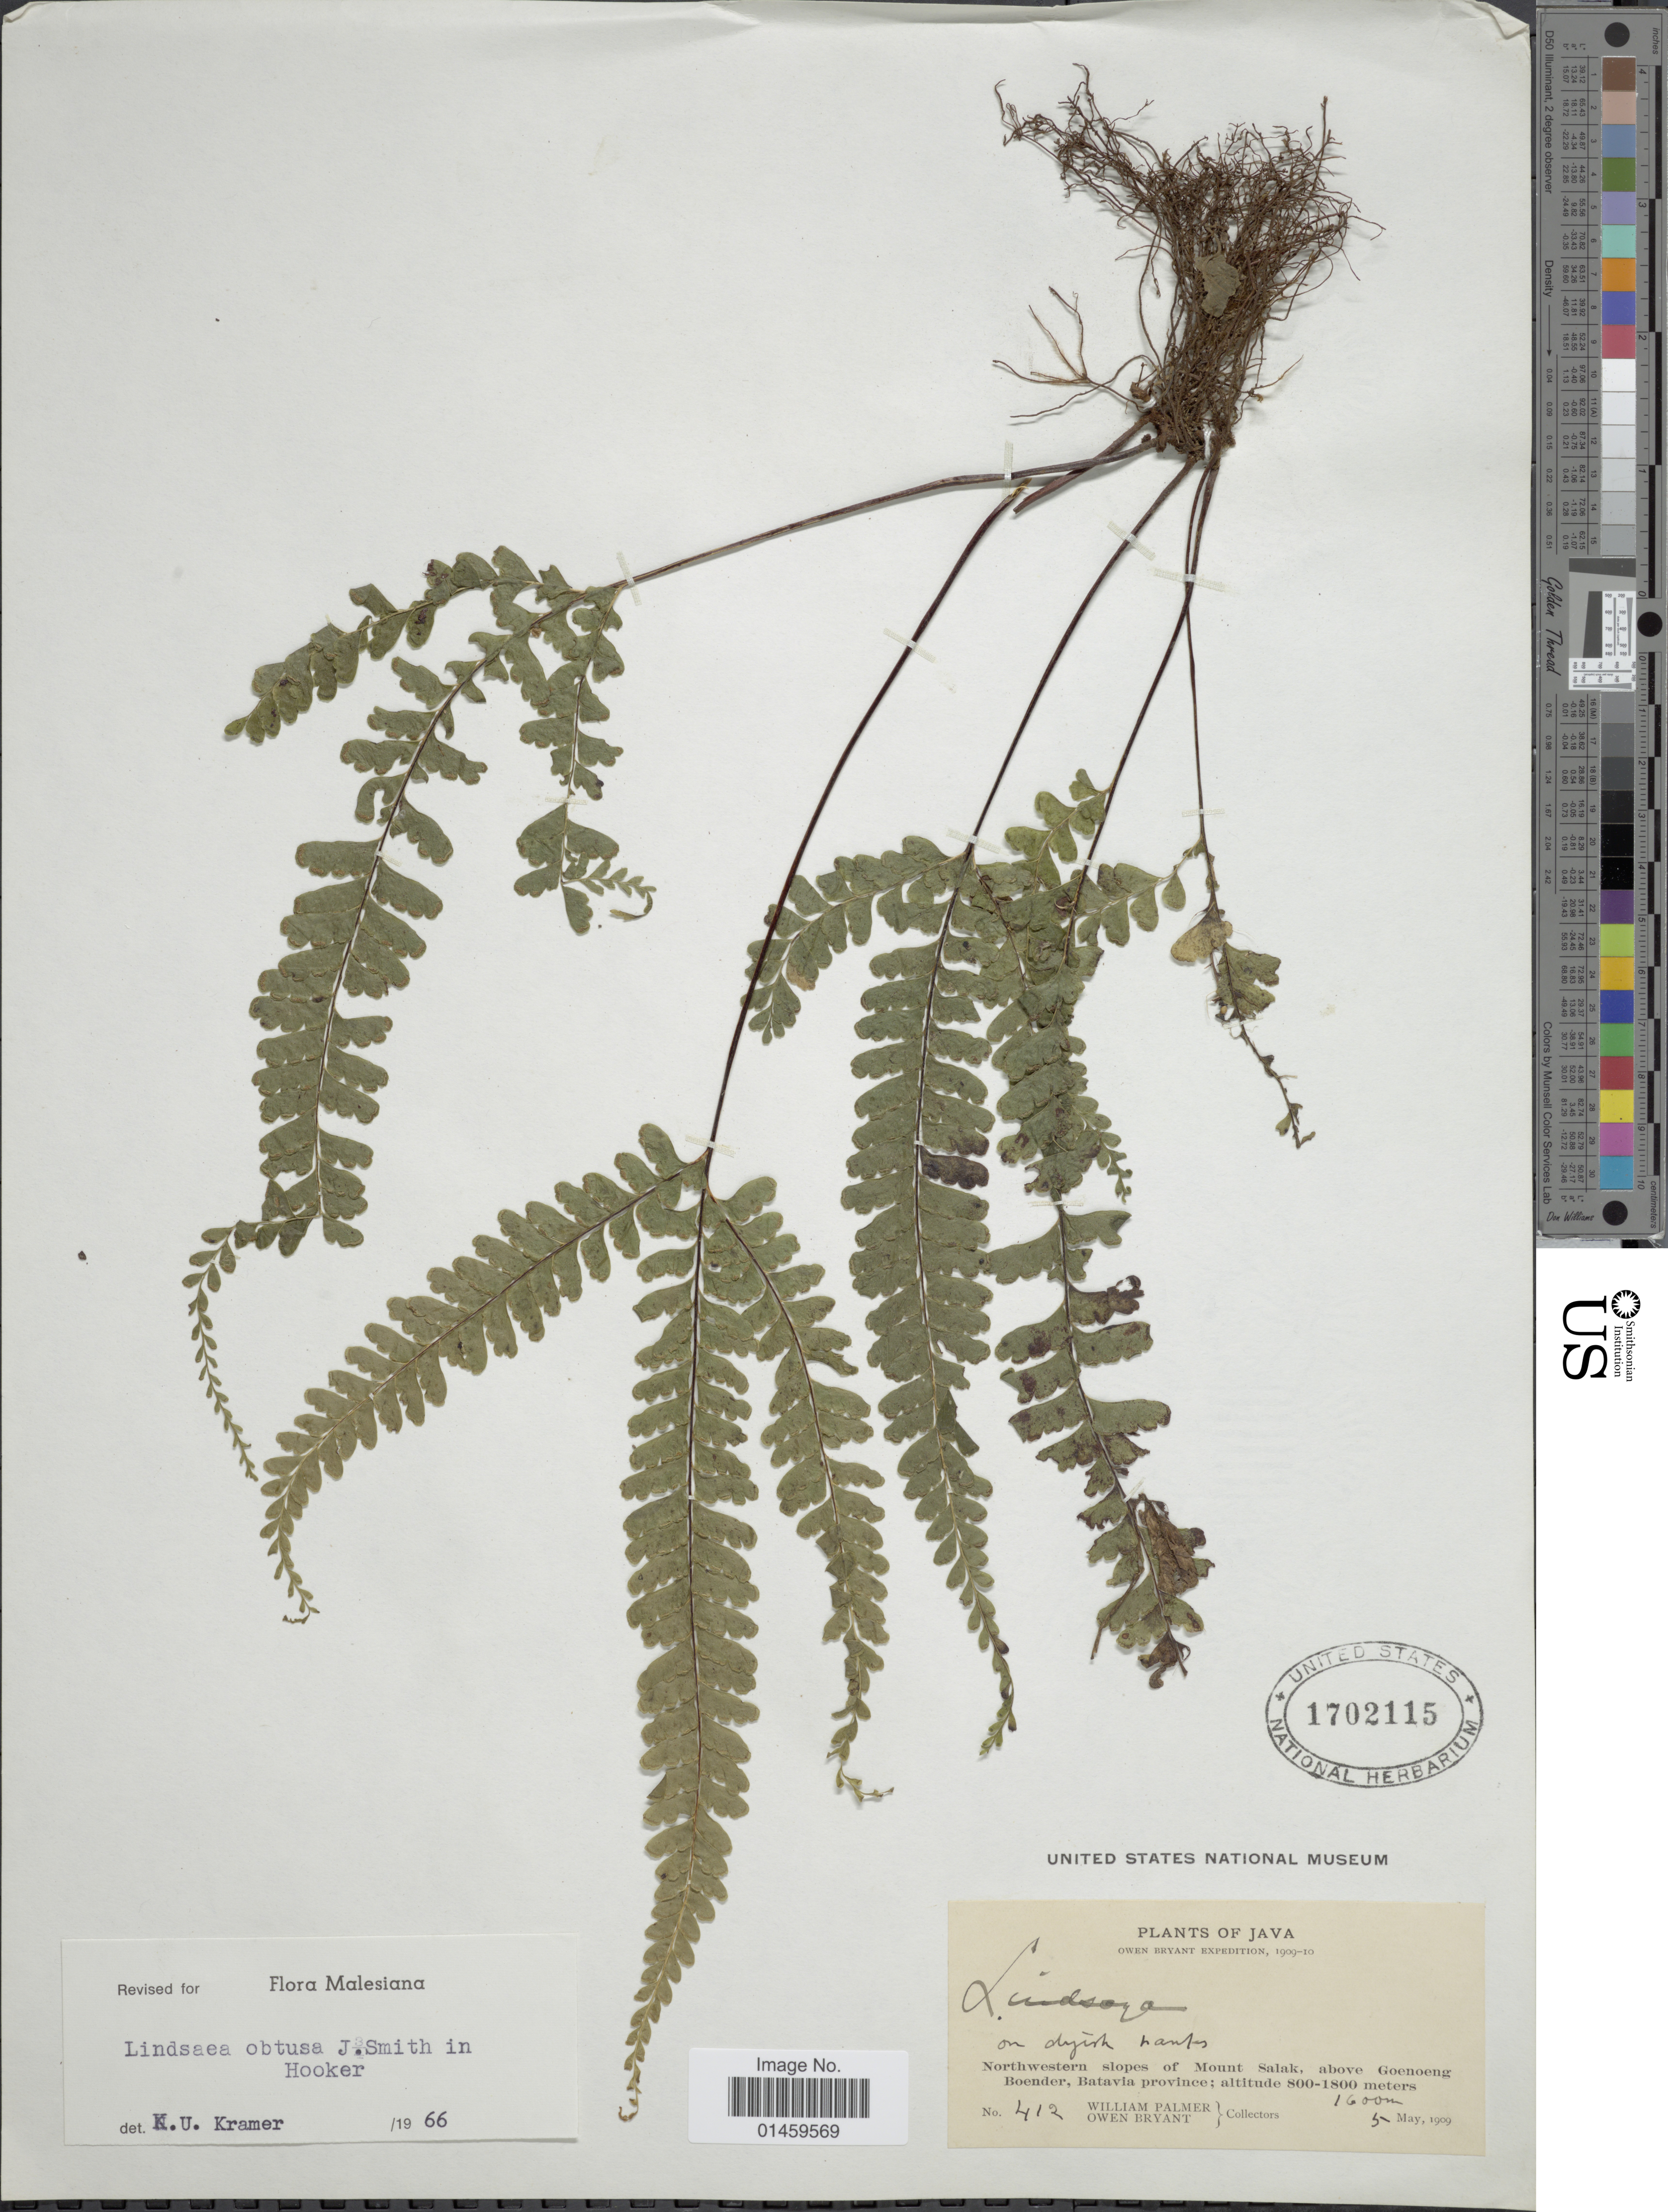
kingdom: Plantae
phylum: Tracheophyta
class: Polypodiopsida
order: Polypodiales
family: Lindsaeaceae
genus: Lindsaea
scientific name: Lindsaea obtusa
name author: J. Sm. ex Hook.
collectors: W. Palmer & O. Bryant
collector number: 412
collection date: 1909-05-05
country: Indonesia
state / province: Java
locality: Northwestern slopes of Mount Salak, above Goenoeg Boender, Batavia province.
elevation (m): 1600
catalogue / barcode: US 1702115